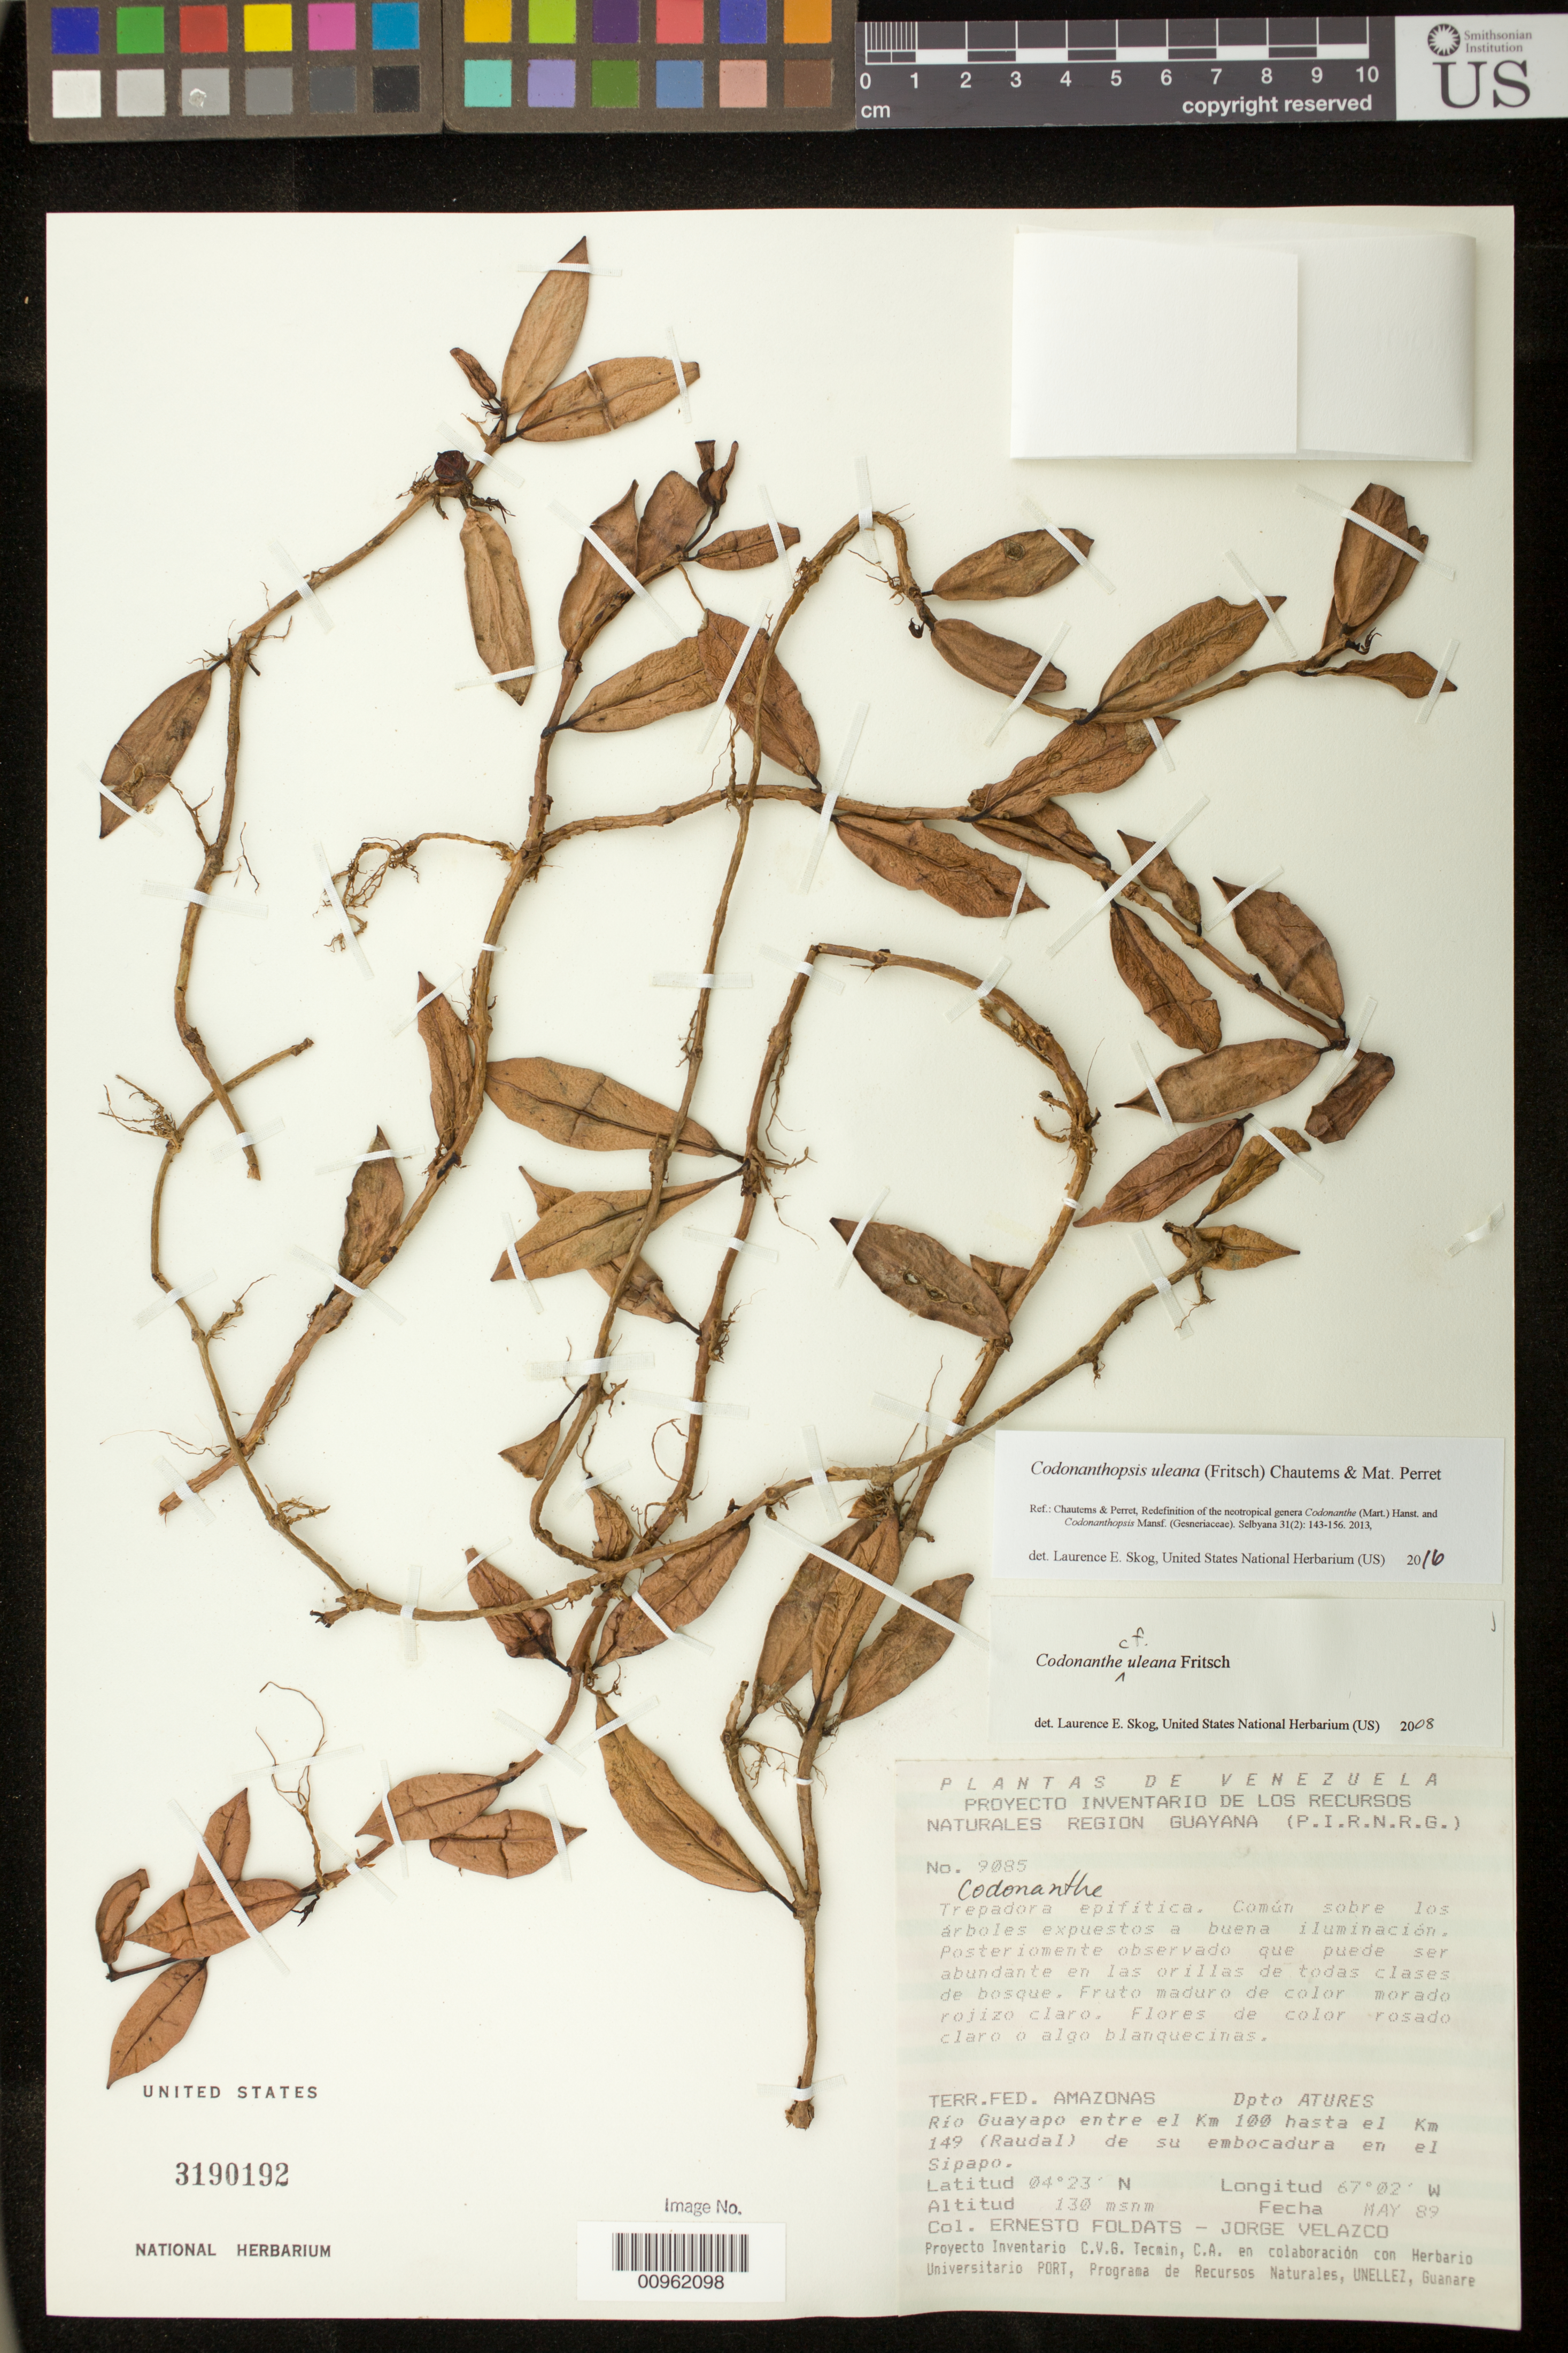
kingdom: Plantae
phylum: Tracheophyta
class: Magnoliopsida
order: Lamiales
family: Gesneriaceae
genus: Codonanthopsis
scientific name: Codonanthopsis uleana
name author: (Fritsch) Chautems & Mat.Perret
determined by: Skog, Laurence E.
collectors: E. Foldats & J. Velazco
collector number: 9085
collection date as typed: May 1989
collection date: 1989-05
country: Venezuela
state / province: Amazonas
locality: Terr. Fed. Amazonas. Dpto. Atures. Rio Guayapo entre el km 100 hasta el km 149 (Raudal) de su embocadura en el Sipapo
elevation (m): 130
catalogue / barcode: US 3190192